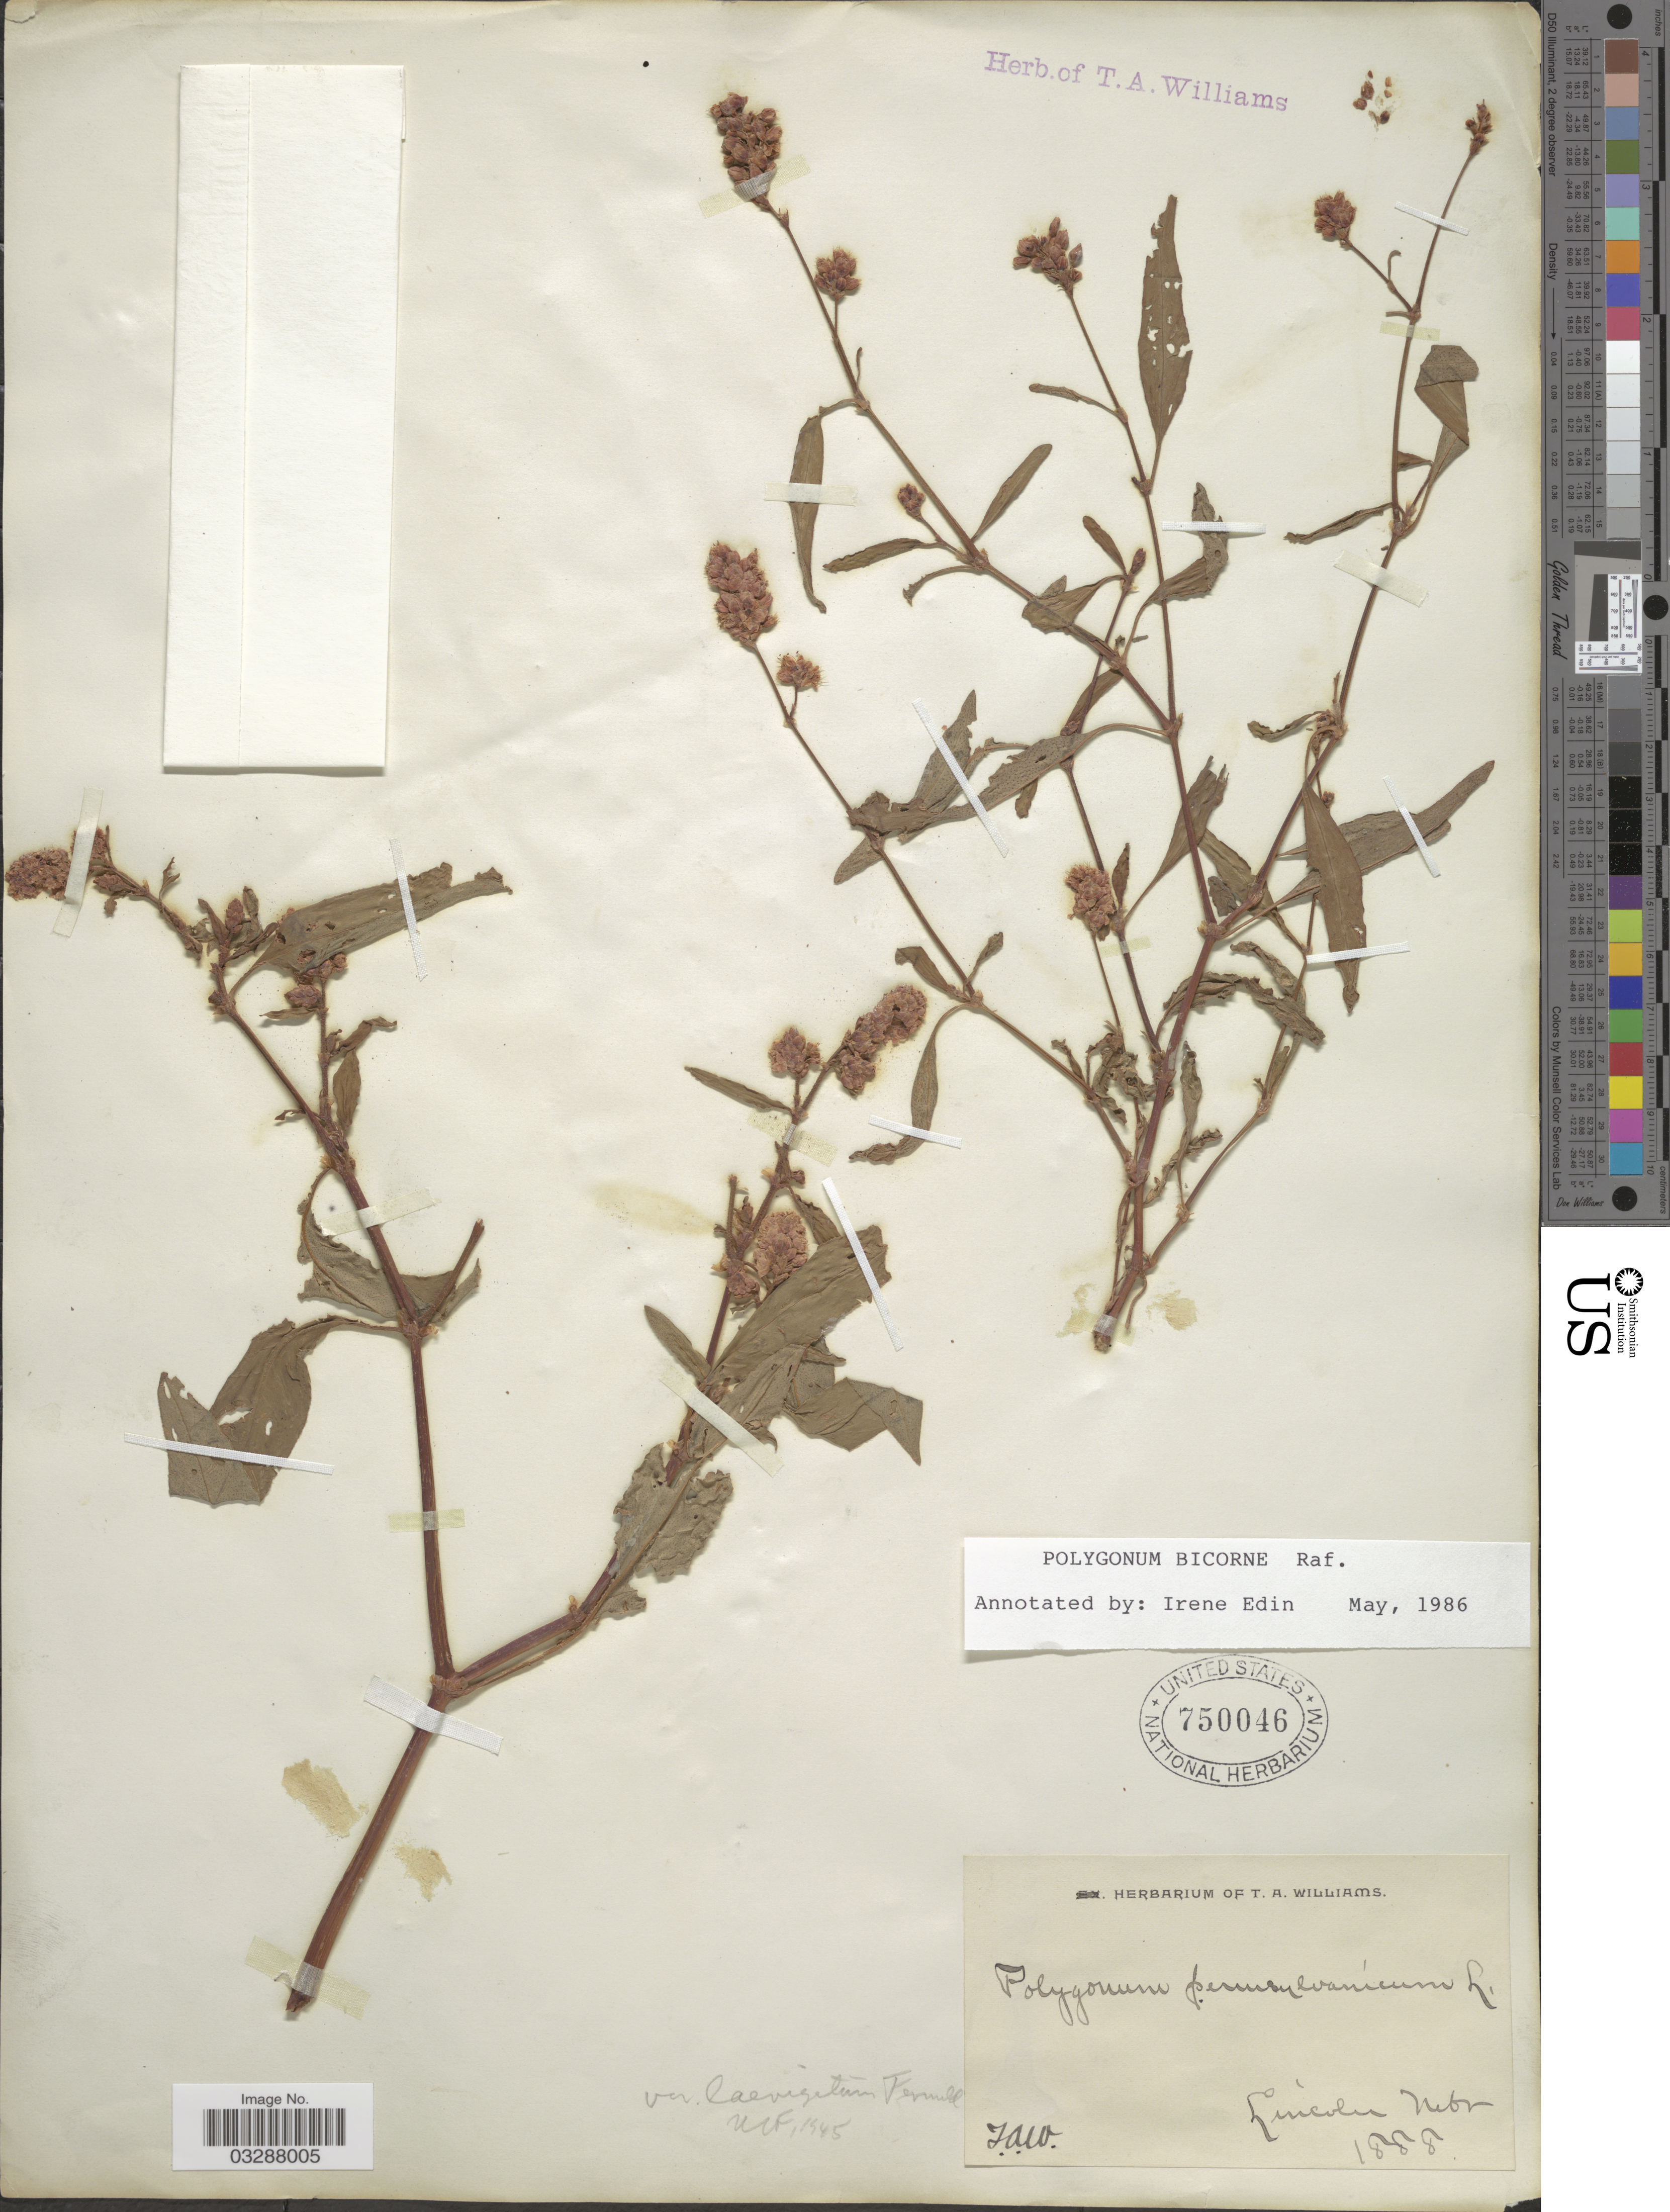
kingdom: Plantae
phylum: Tracheophyta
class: Magnoliopsida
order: Caryophyllales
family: Polygonaceae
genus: Persicaria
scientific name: Persicaria bicornis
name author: (Raf.) Nieuwl.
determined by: Atha, D. E.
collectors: T. Williams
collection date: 1888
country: United States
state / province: Nebraska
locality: Lincoln.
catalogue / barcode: US 750046